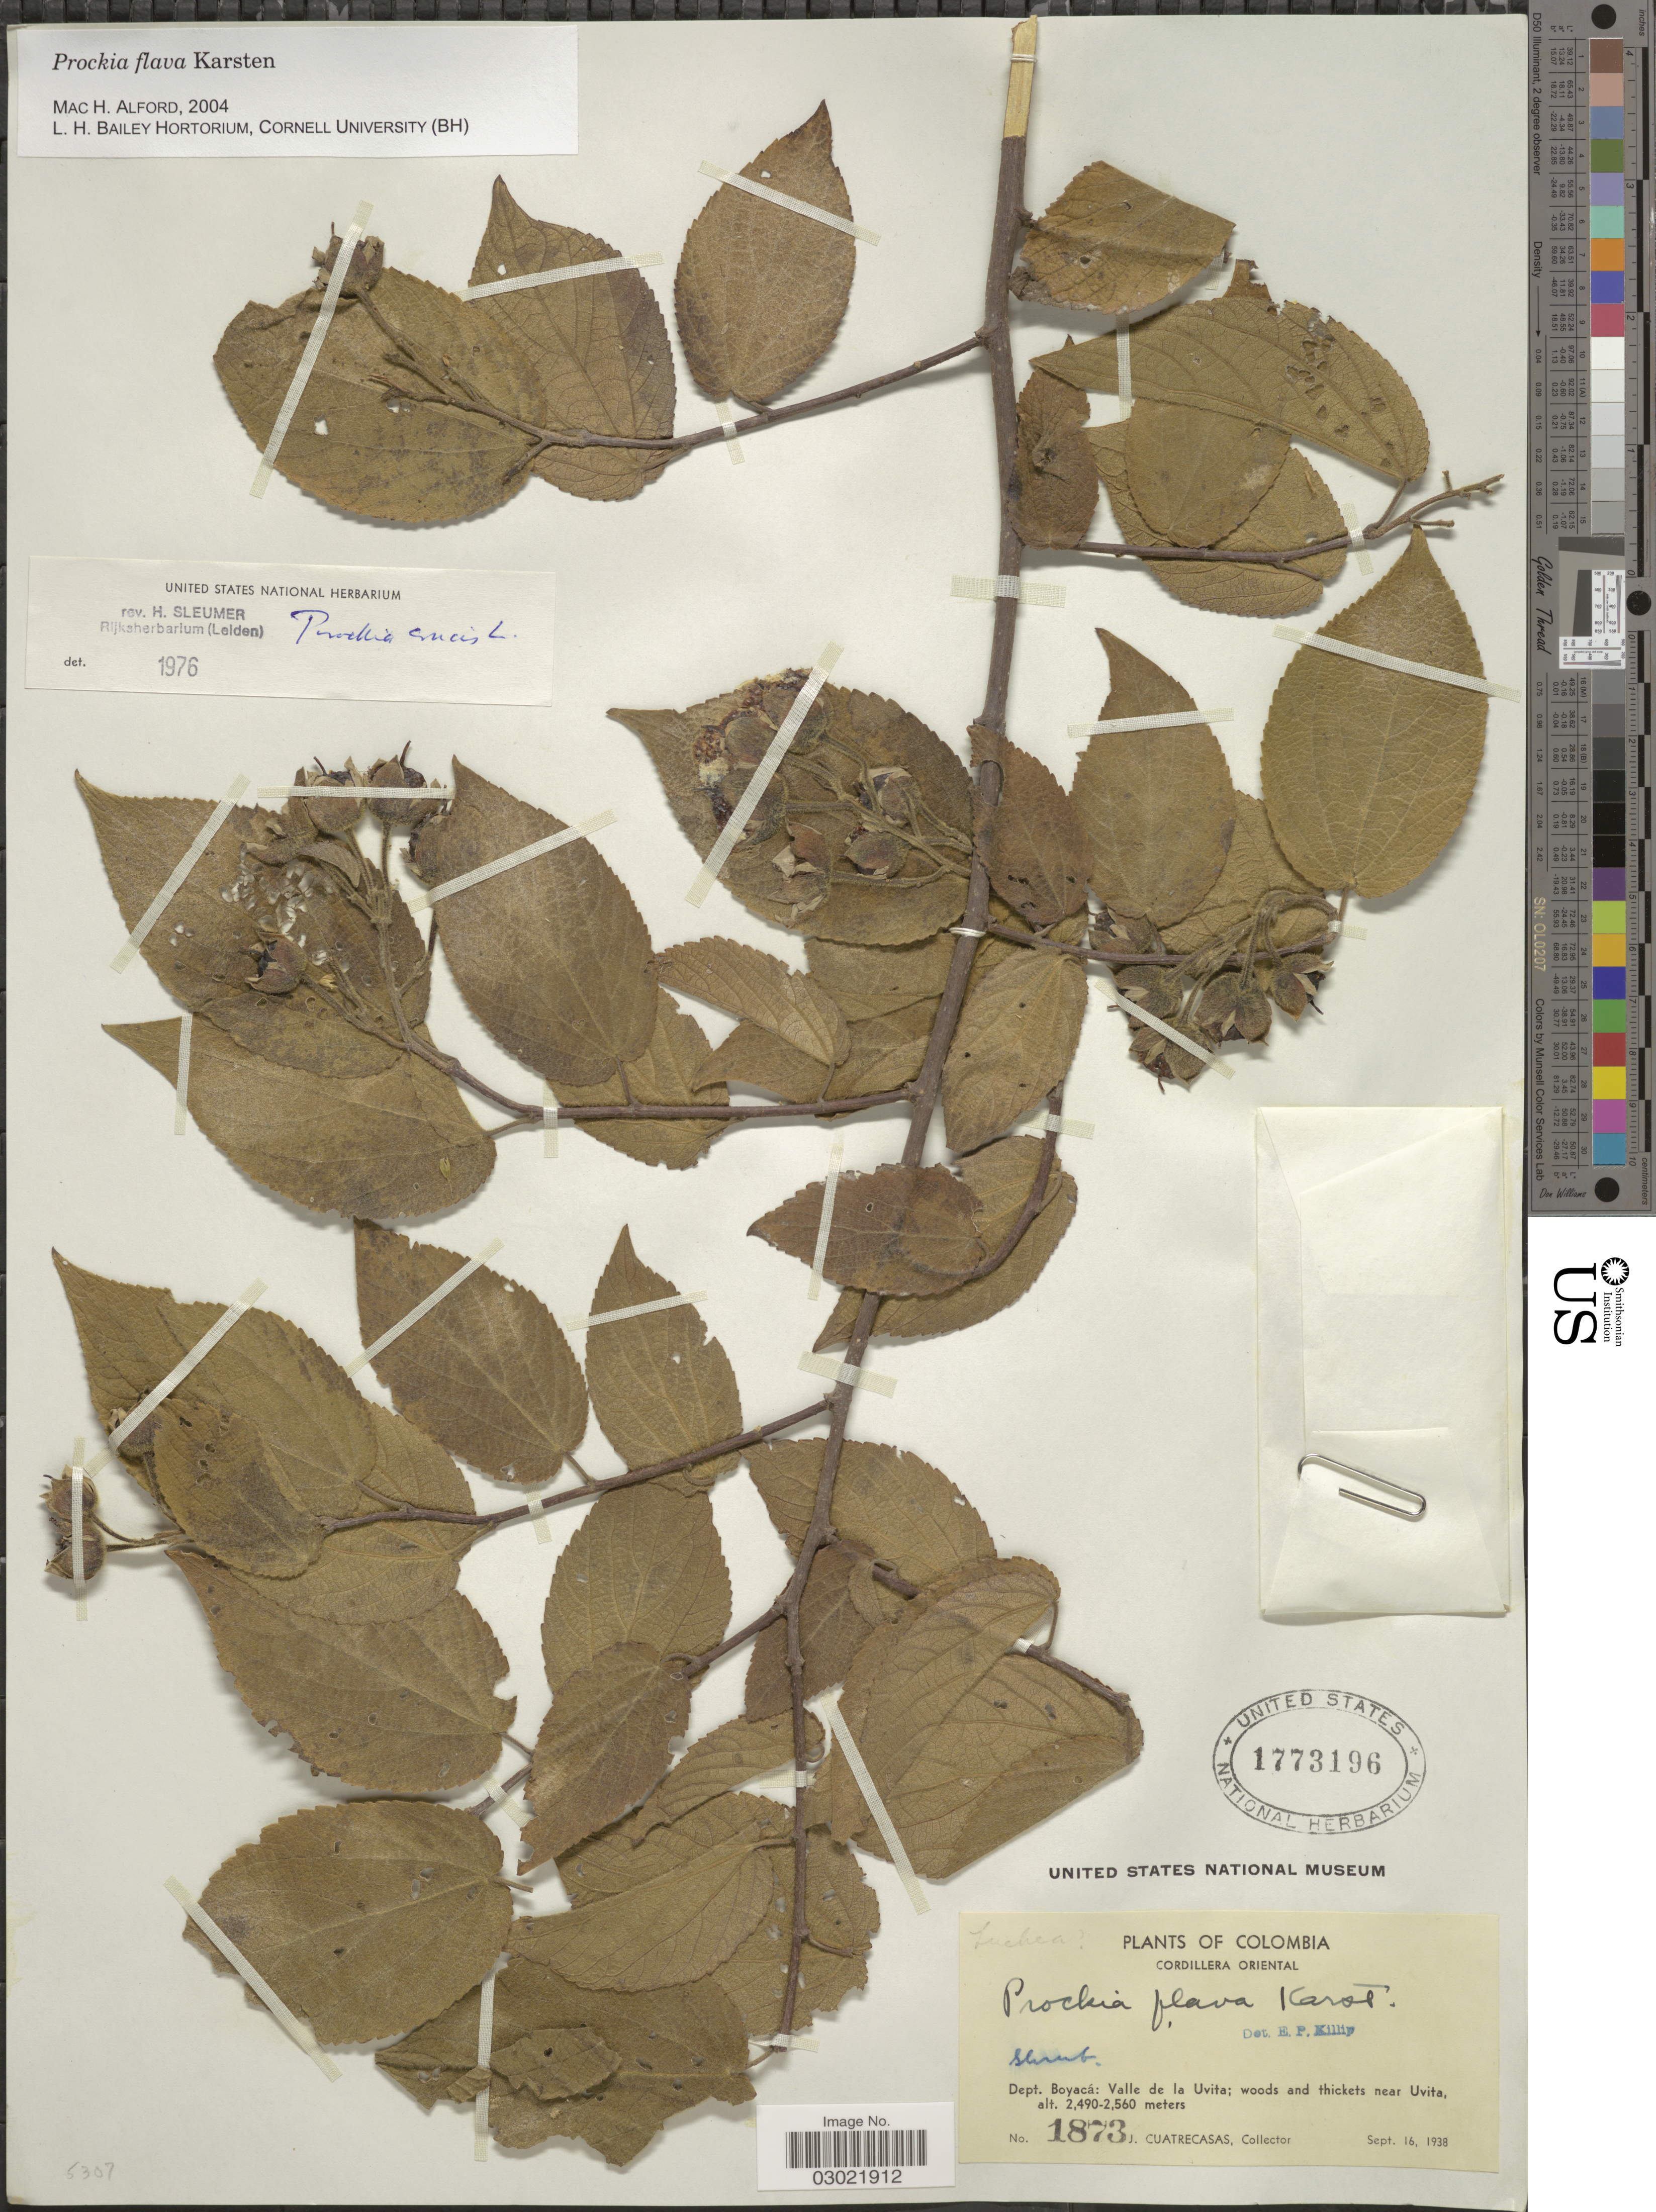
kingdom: Plantae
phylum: Tracheophyta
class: Magnoliopsida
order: Malpighiales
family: Salicaceae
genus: Prockia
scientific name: Prockia flava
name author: H. Karst.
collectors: J. Cuatrecasas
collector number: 1873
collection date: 1938-09-16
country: Colombia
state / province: Boyacá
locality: Cordillera Oriental. Dept. Boyacá: Valle de la Uvita; woods and thickets near Uvita.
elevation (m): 2490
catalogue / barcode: US 1773196